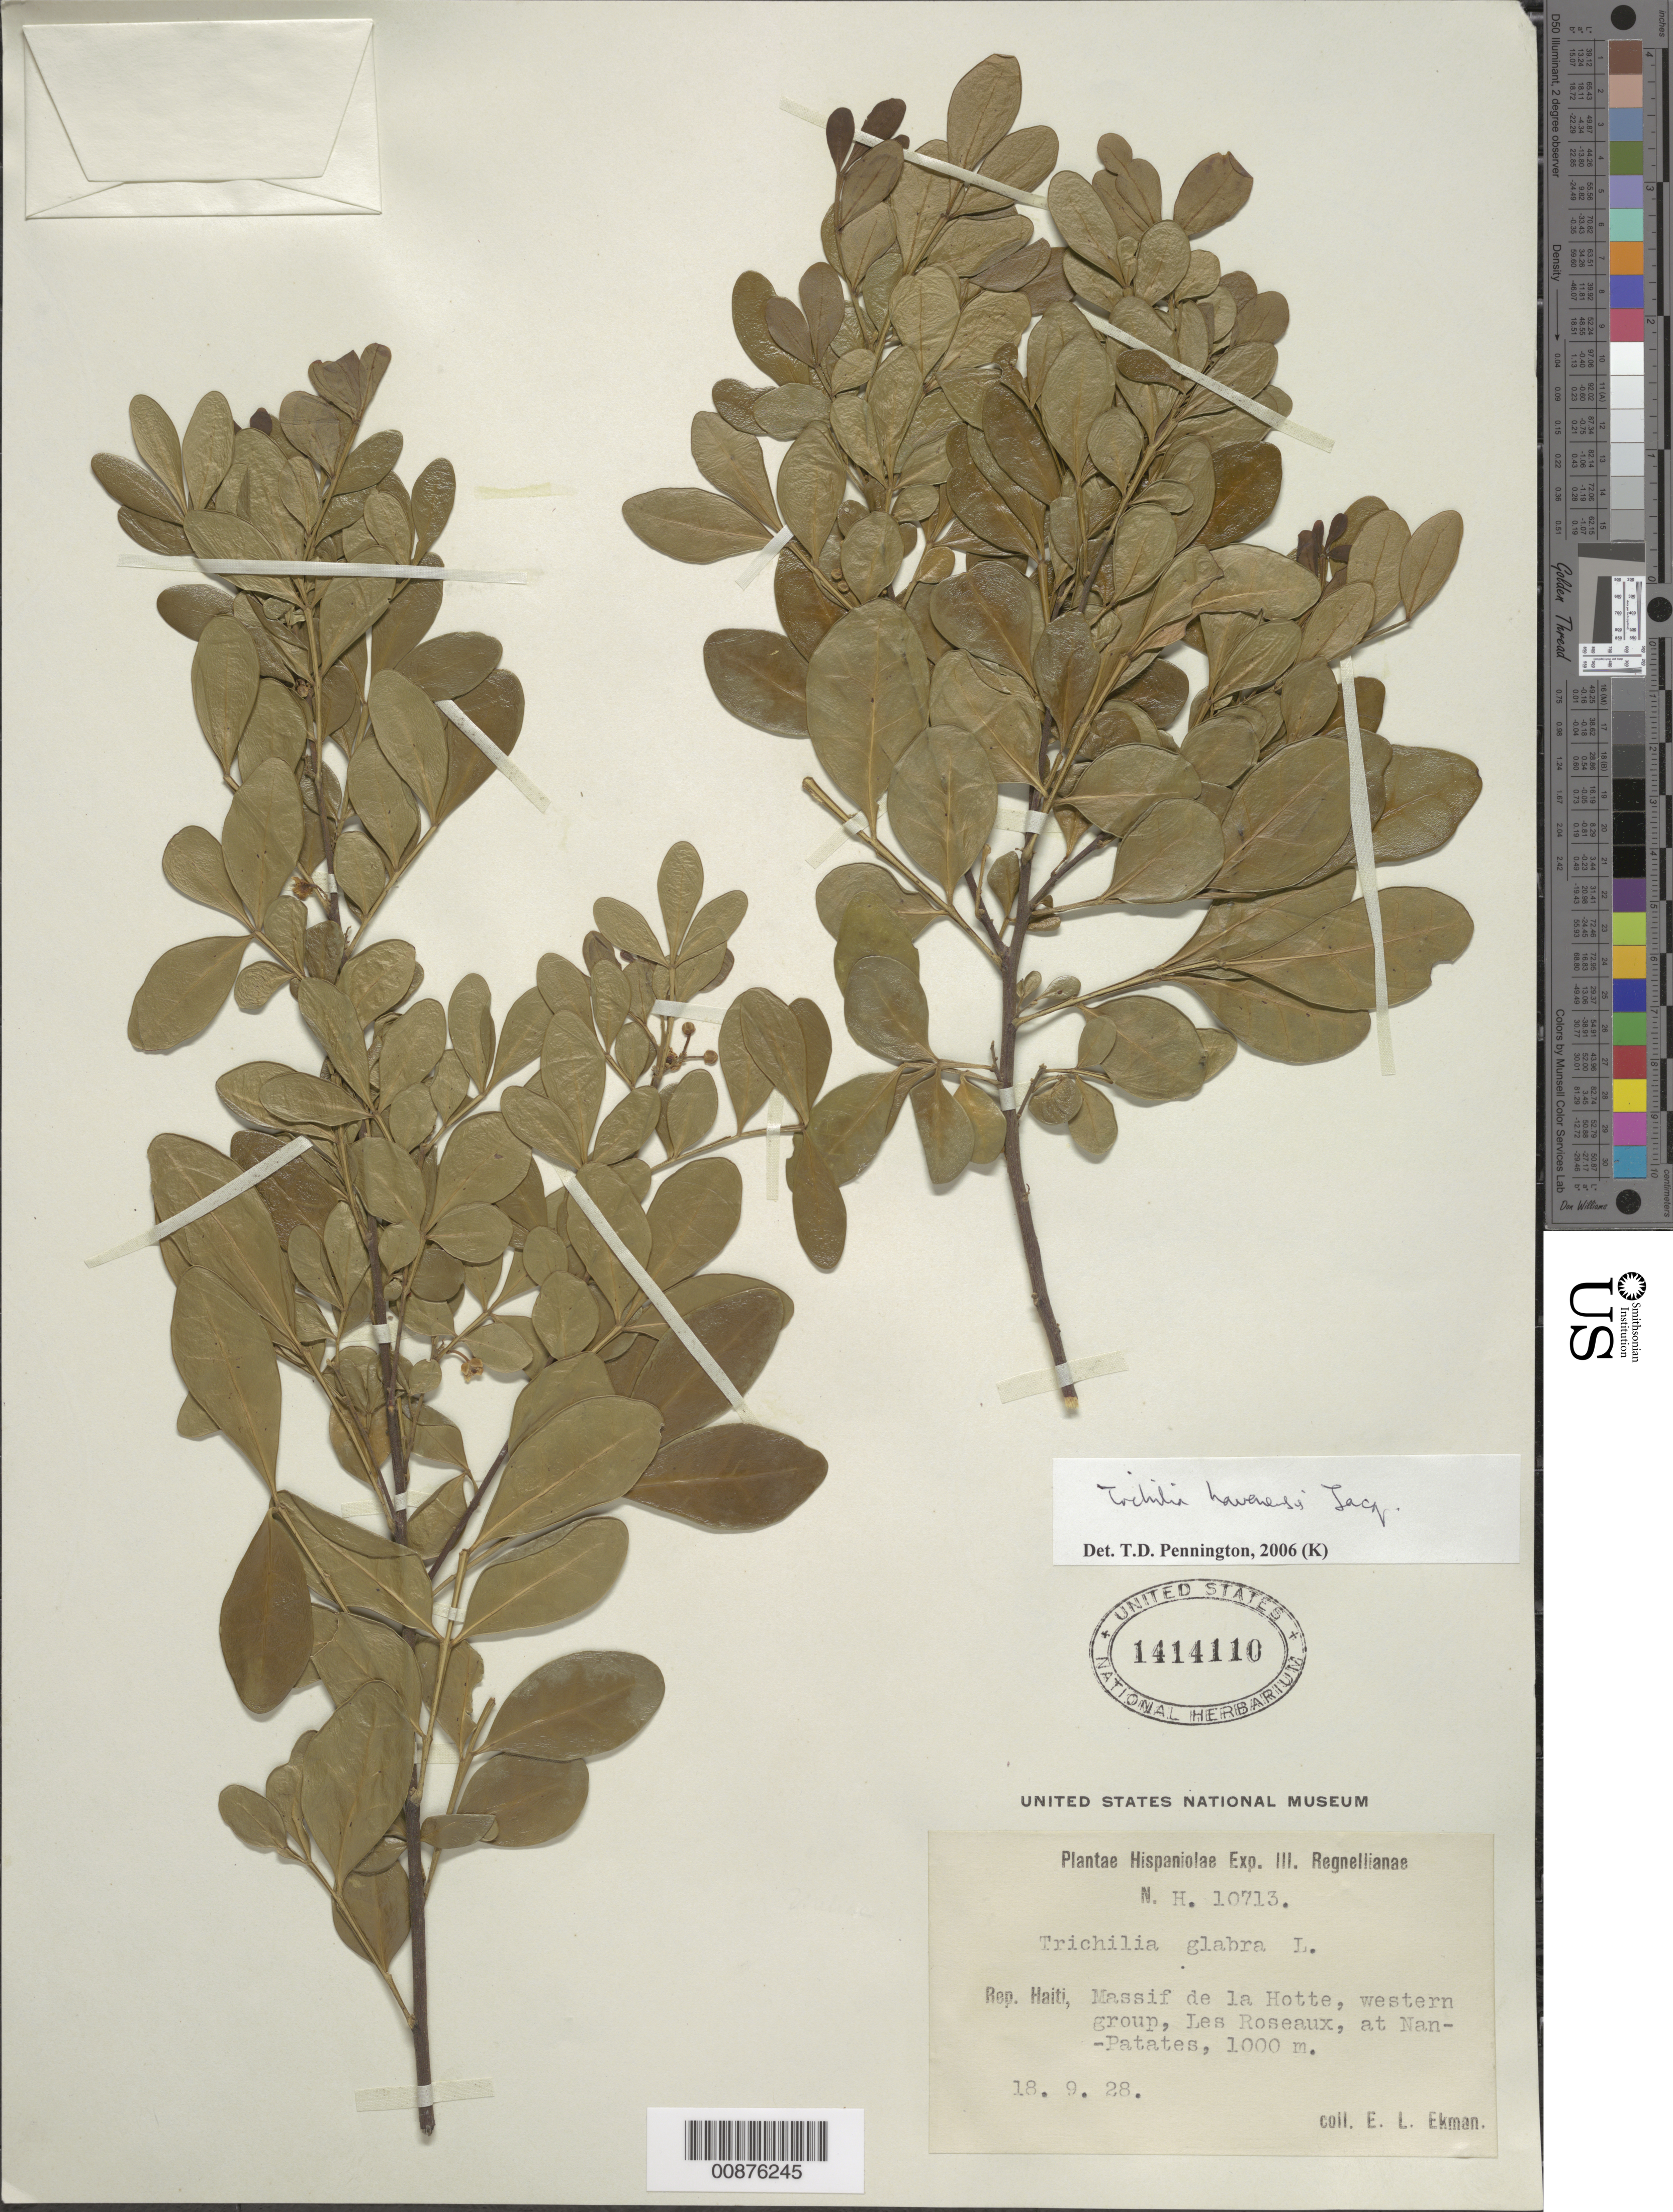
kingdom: Plantae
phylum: Tracheophyta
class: Magnoliopsida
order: Sapindales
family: Meliaceae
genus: Trichilia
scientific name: Trichilia havanensis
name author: Jacq.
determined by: Pennington, T. D., (K)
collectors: E. L. Ekman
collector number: H 10713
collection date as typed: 18 Sep 1928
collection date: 1928-09-18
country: Haiti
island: Hispaniola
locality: Massif de la Hotte, western group, Les Roseaux, at Nan Patates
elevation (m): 1000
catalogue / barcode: US 1414110